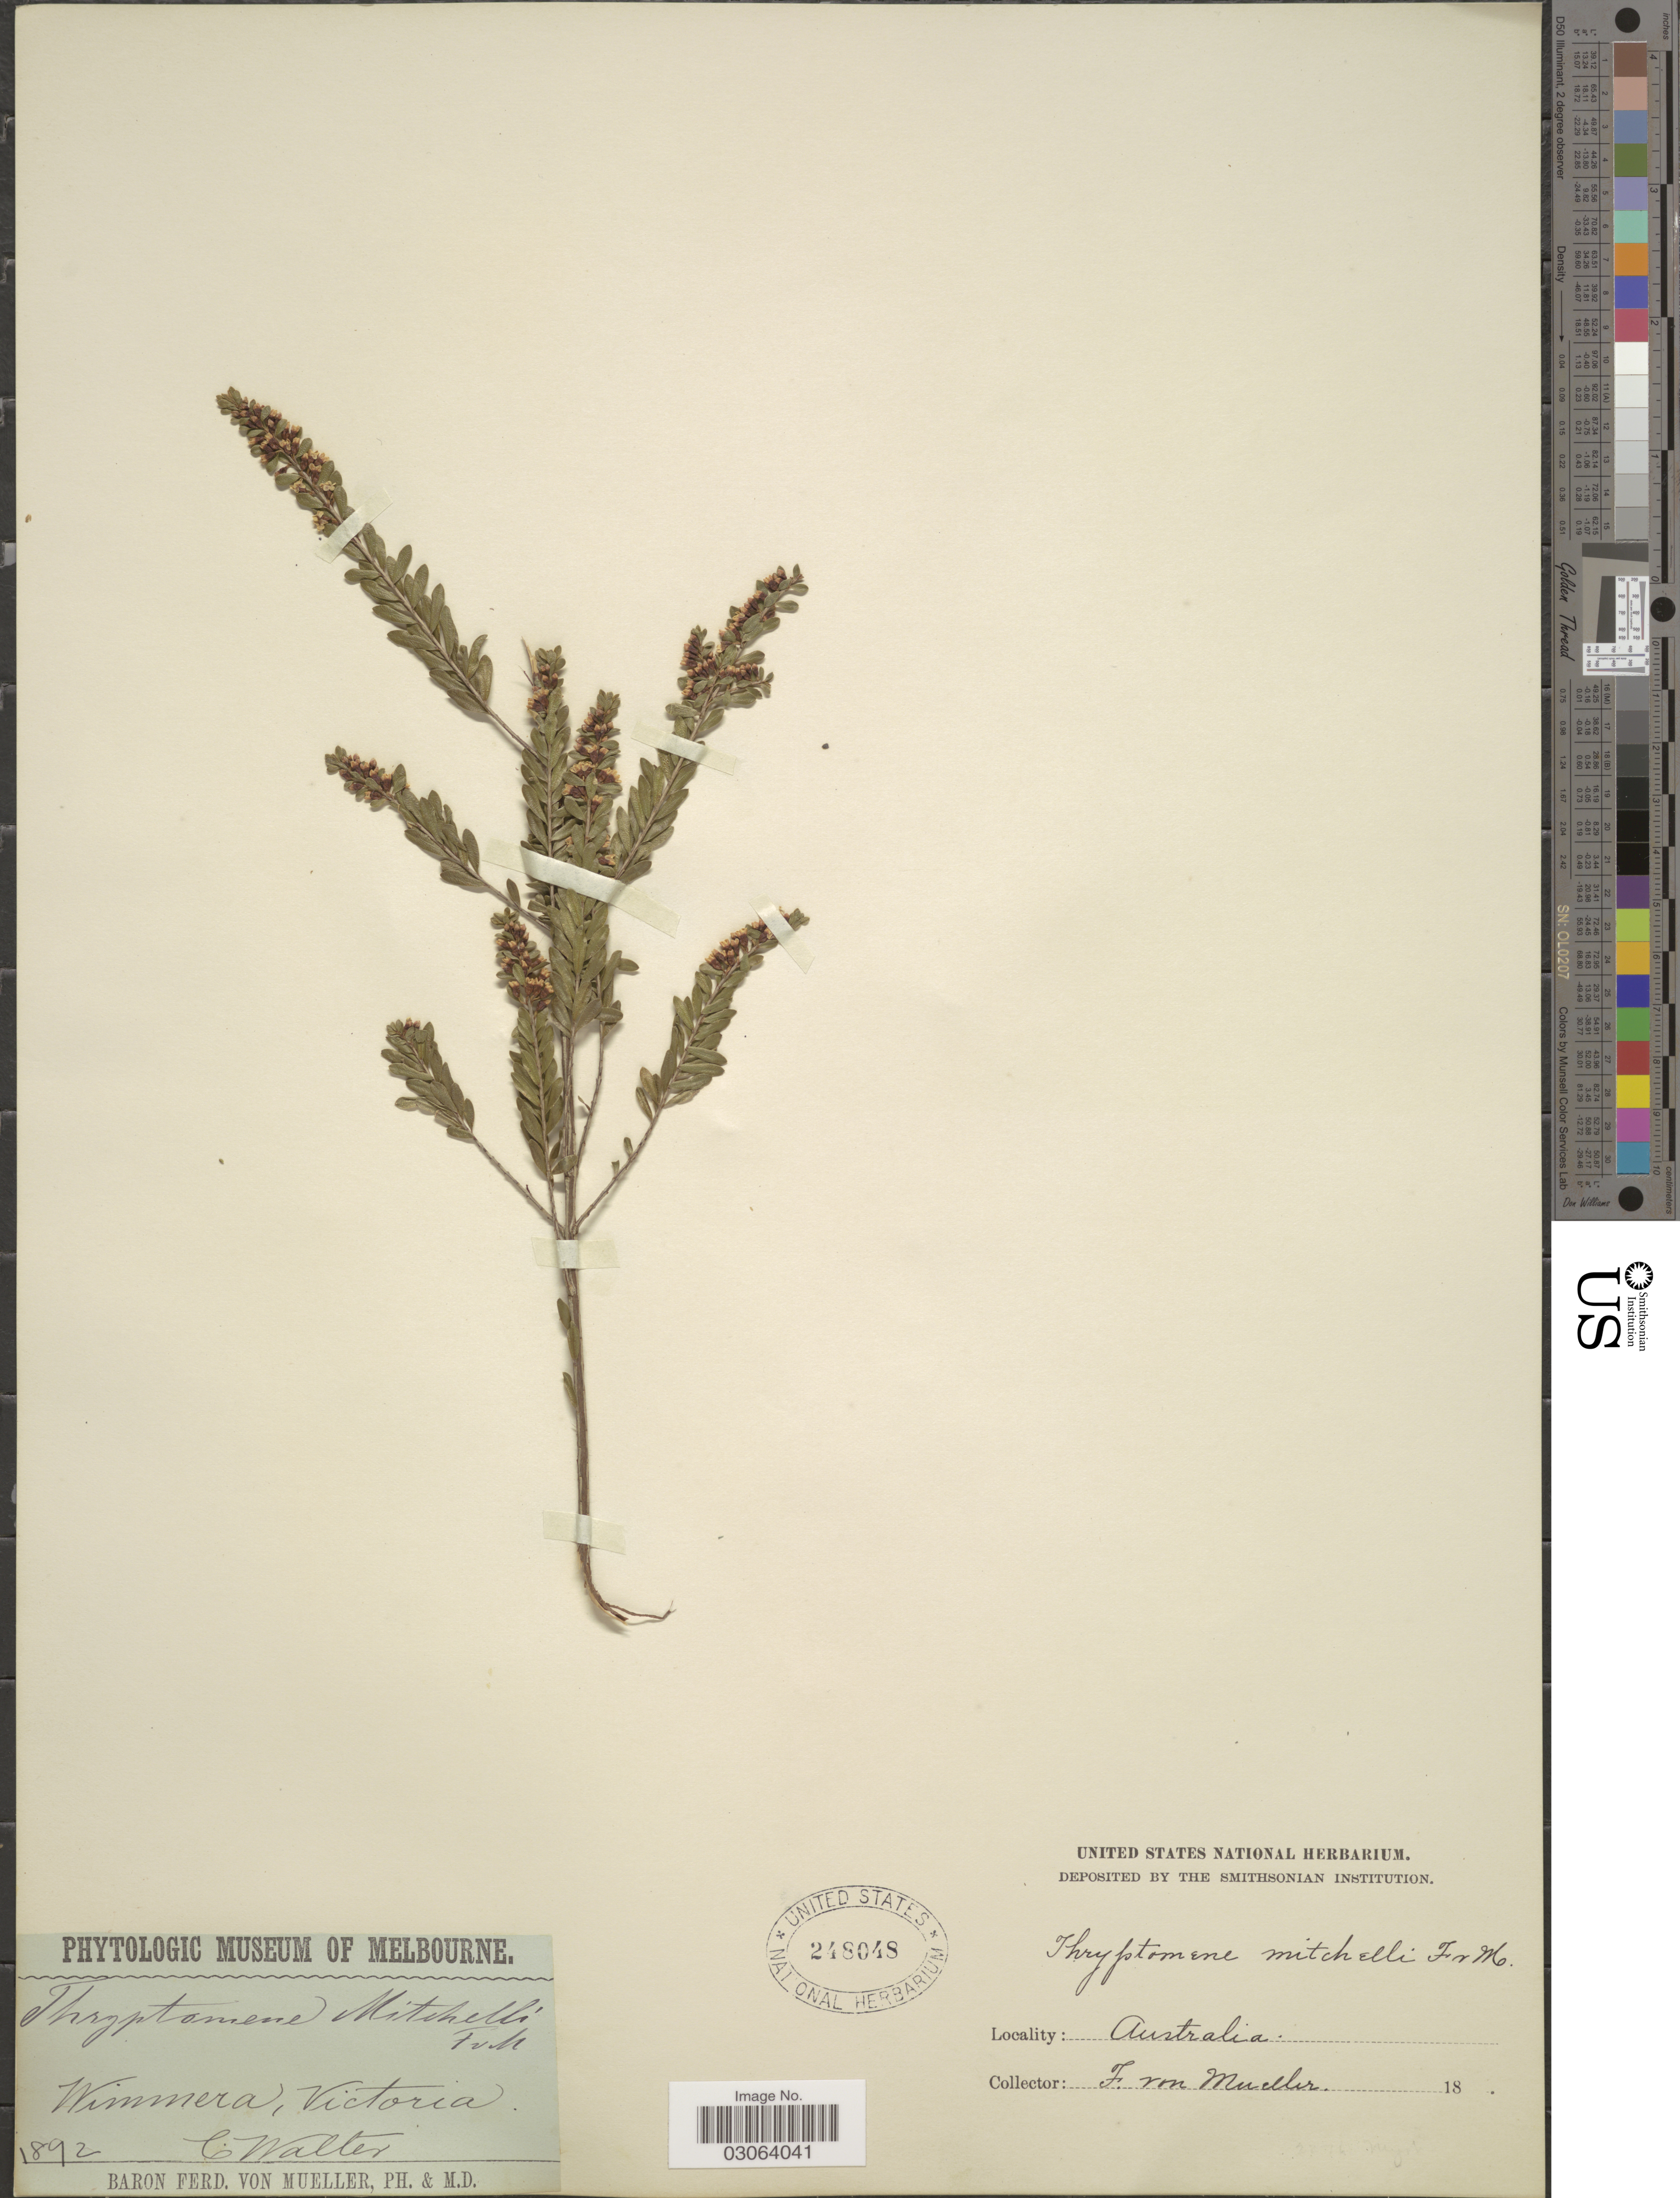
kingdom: Plantae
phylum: Tracheophyta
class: Magnoliopsida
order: Myrtales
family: Myrtaceae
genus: Thryptomene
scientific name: Thryptomene mitchelliana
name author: (Schauer) F. Muell.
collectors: C. Walter & F. Von Mueller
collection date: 1892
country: Australia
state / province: Victoria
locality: Wimmera, Victoria.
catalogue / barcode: US 248048